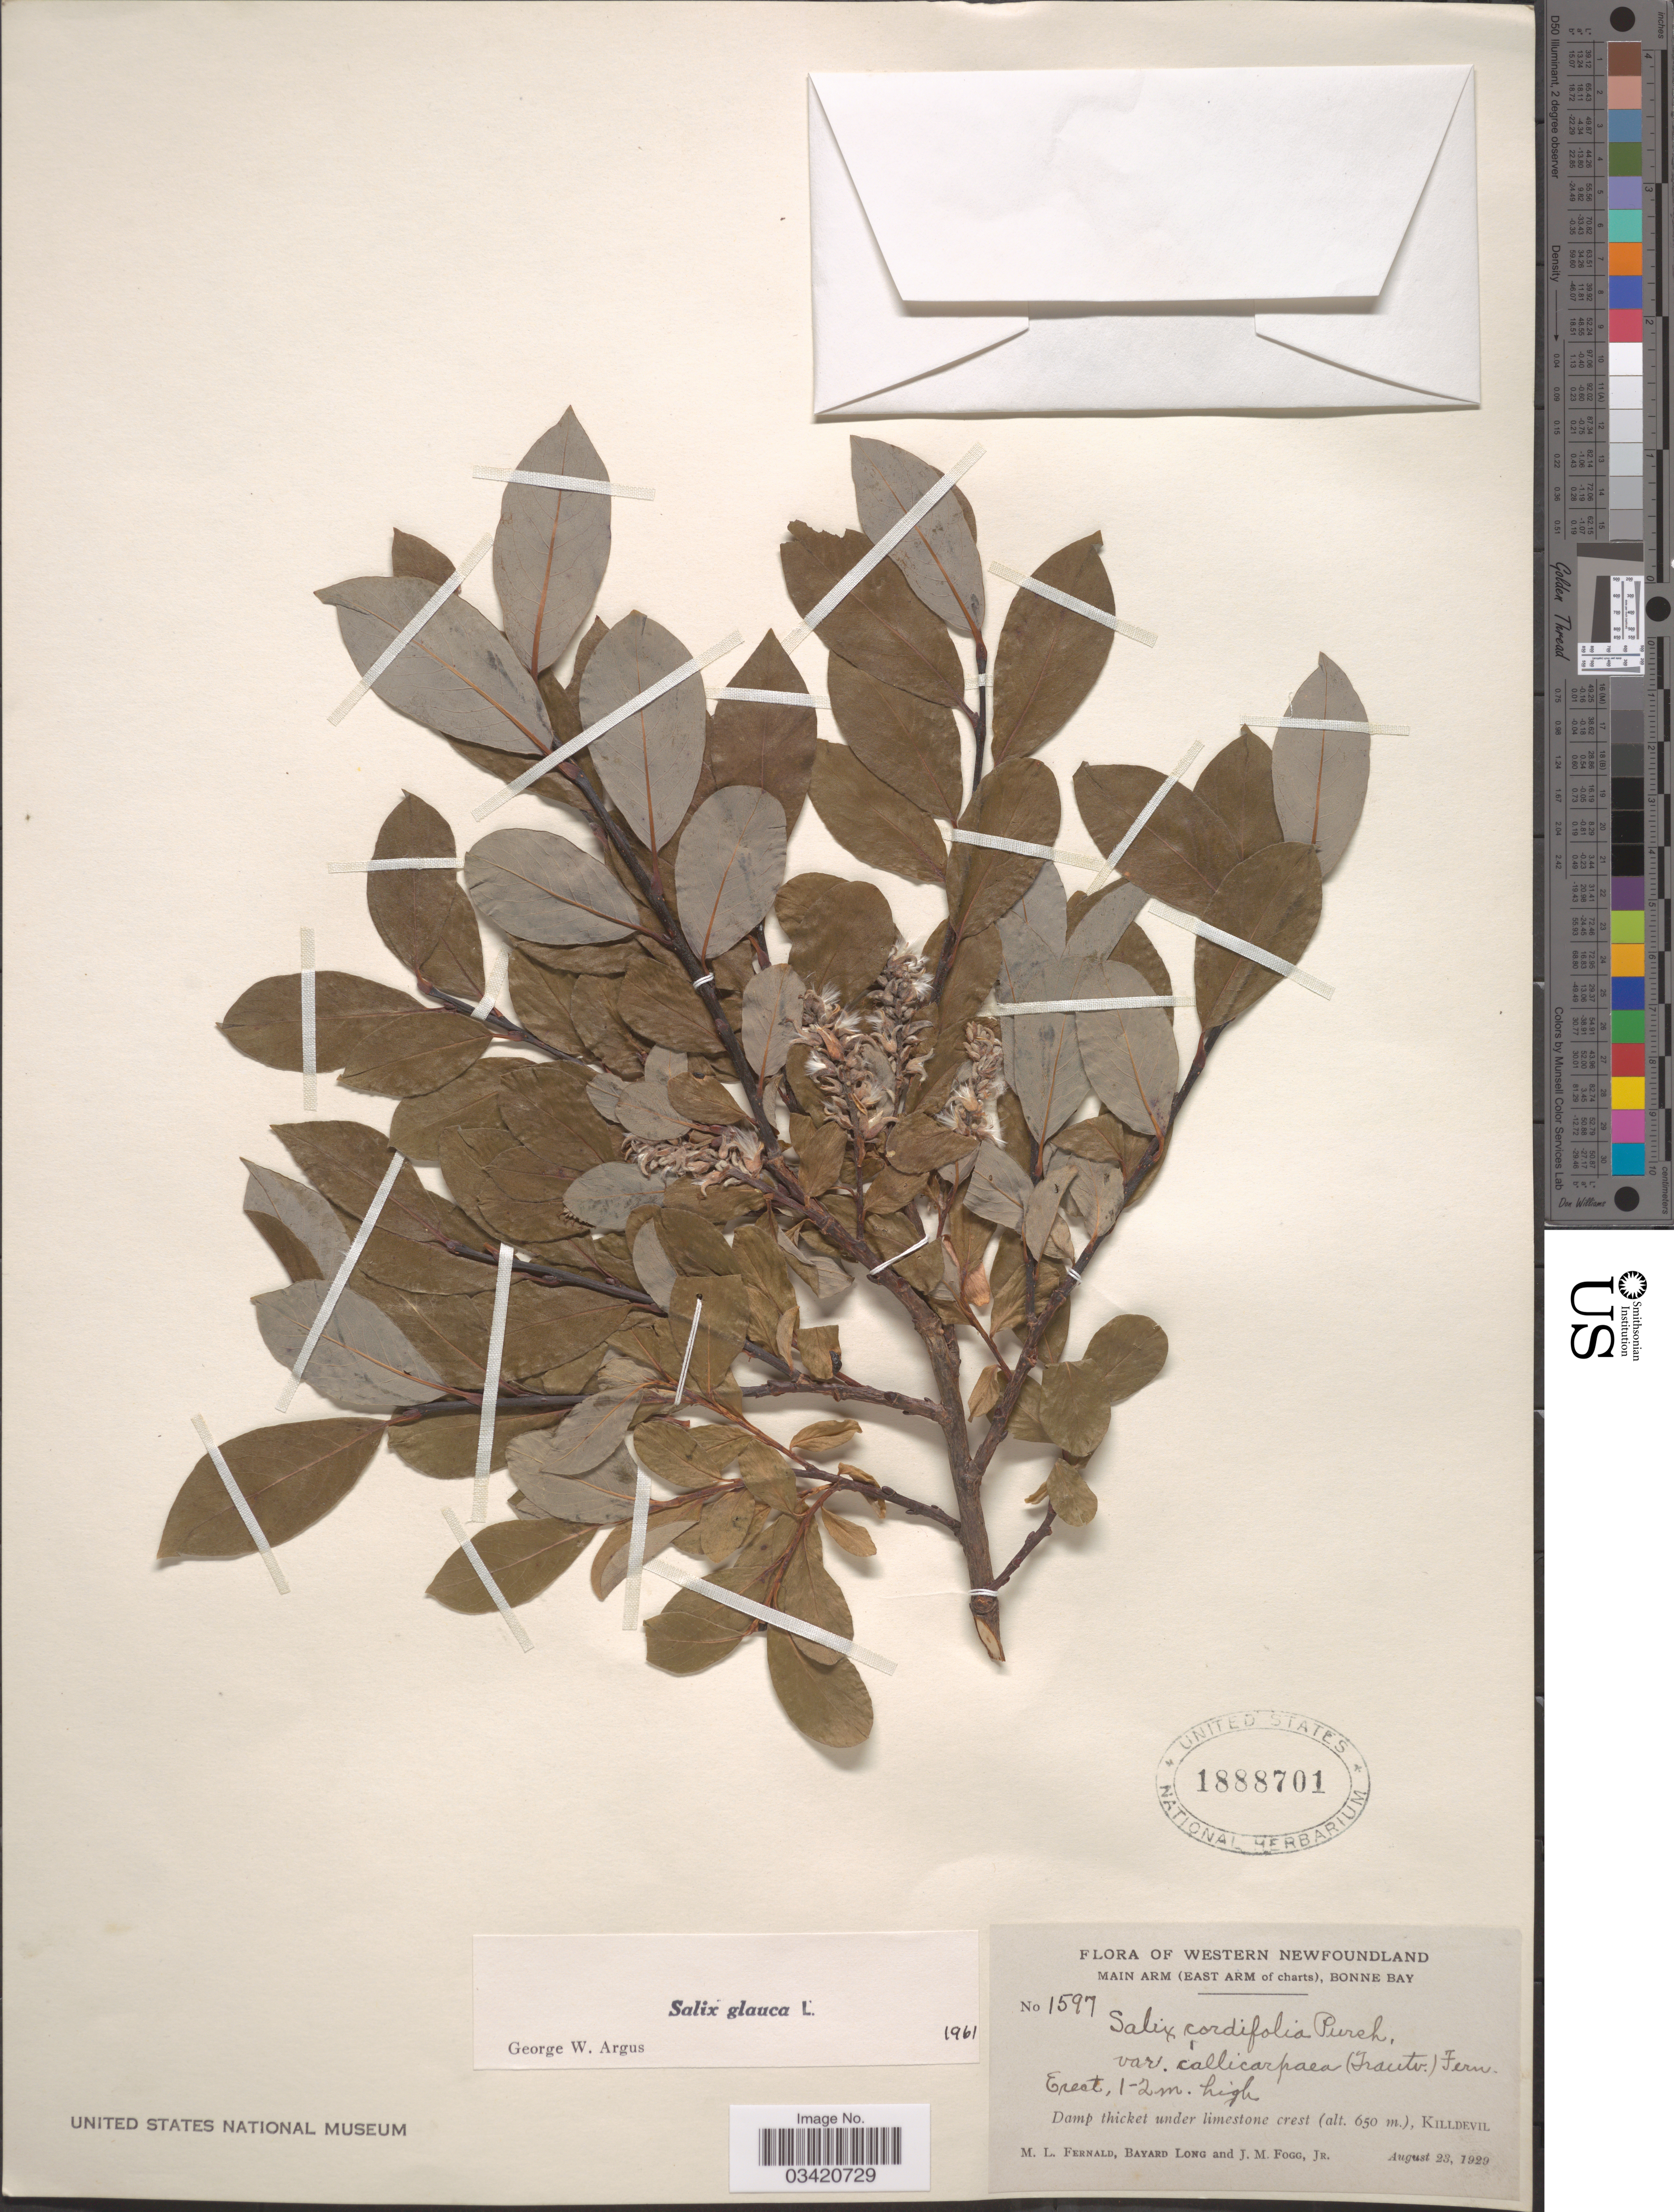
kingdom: Plantae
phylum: Tracheophyta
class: Magnoliopsida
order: Malpighiales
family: Salicaceae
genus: Salix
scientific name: Salix glauca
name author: L.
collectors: M. L. Fernald, B. Long & J. Fogg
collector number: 1597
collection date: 1929-08-23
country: Canada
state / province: Newfoundland and Labrador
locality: Western Newfoundland. Main Arm (East Arm of charts), Bonne Bay. Damp thicket under limestine crest, Killdevil.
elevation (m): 650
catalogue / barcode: US 1888701